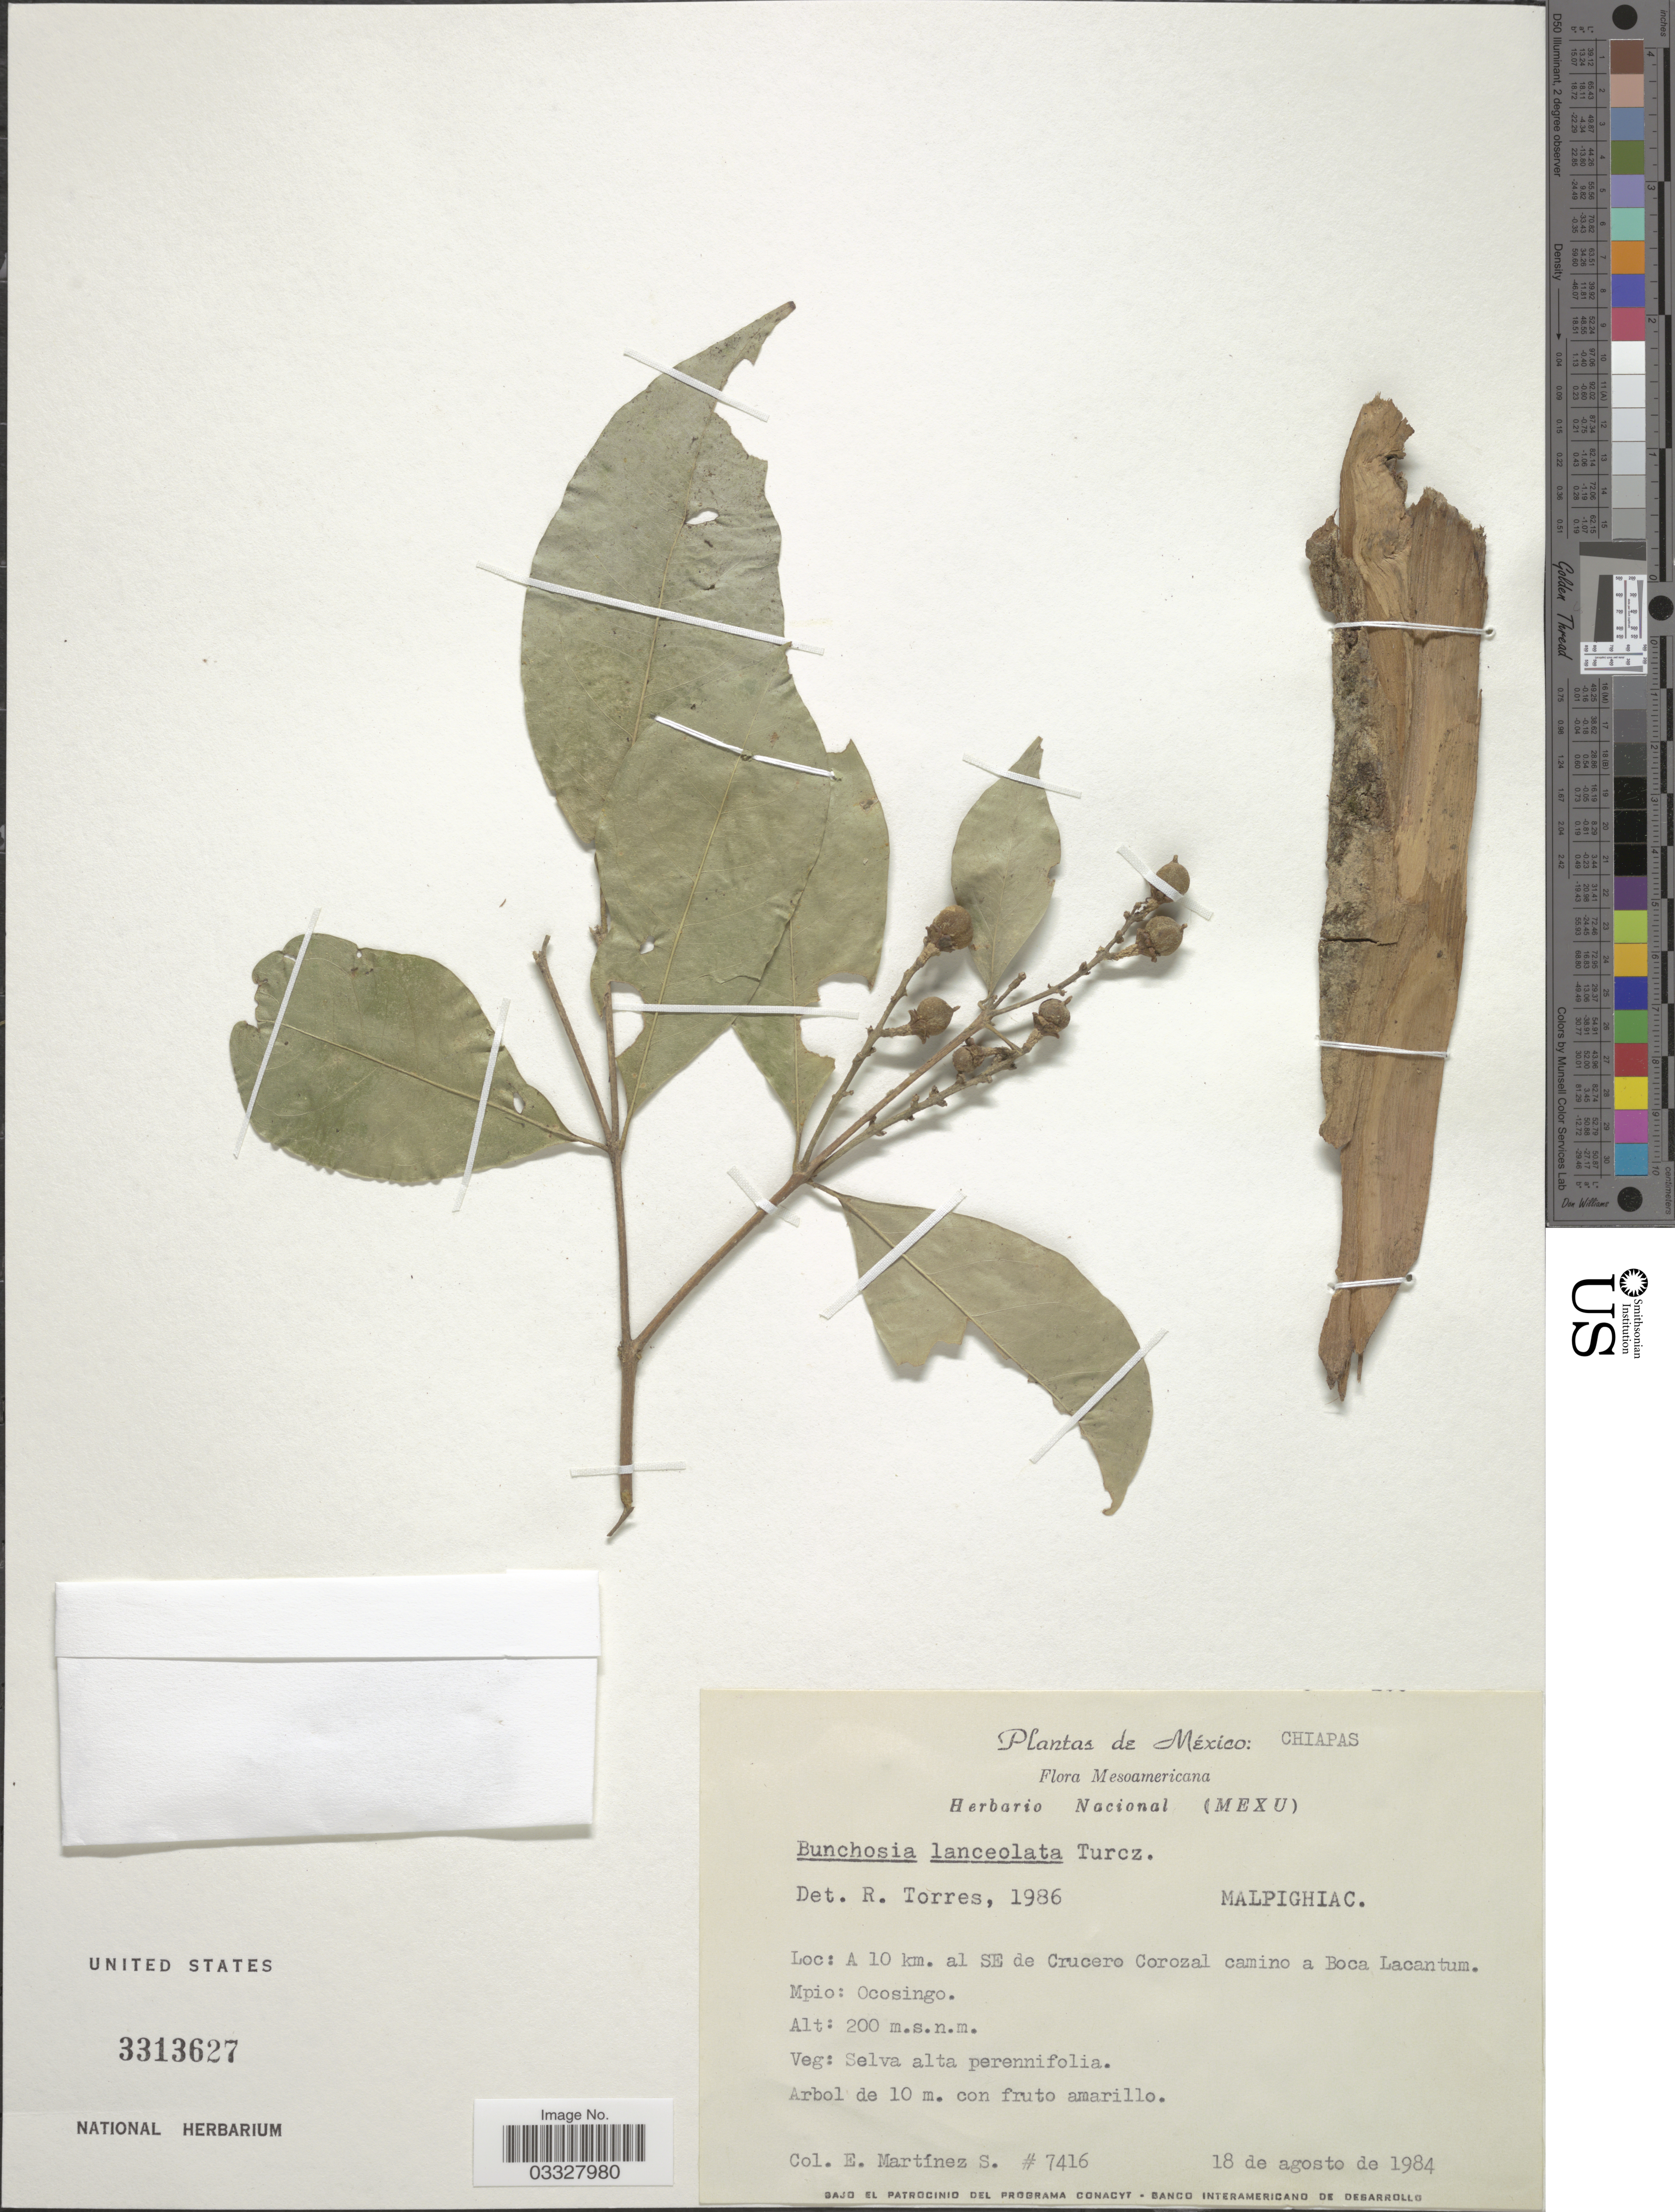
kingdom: Plantae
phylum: Tracheophyta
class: Magnoliopsida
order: Malpighiales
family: Malpighiaceae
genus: Bunchosia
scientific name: Bunchosia lindeniana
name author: A. Juss.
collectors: E. M. Martínez S.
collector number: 7416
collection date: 1984-08-18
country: Mexico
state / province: Chiapas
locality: A 10 km. al SE de Crucero Corozal camino a Boca Lacantum. Mpio: Ocosingo.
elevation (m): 200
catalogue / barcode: US 3313627